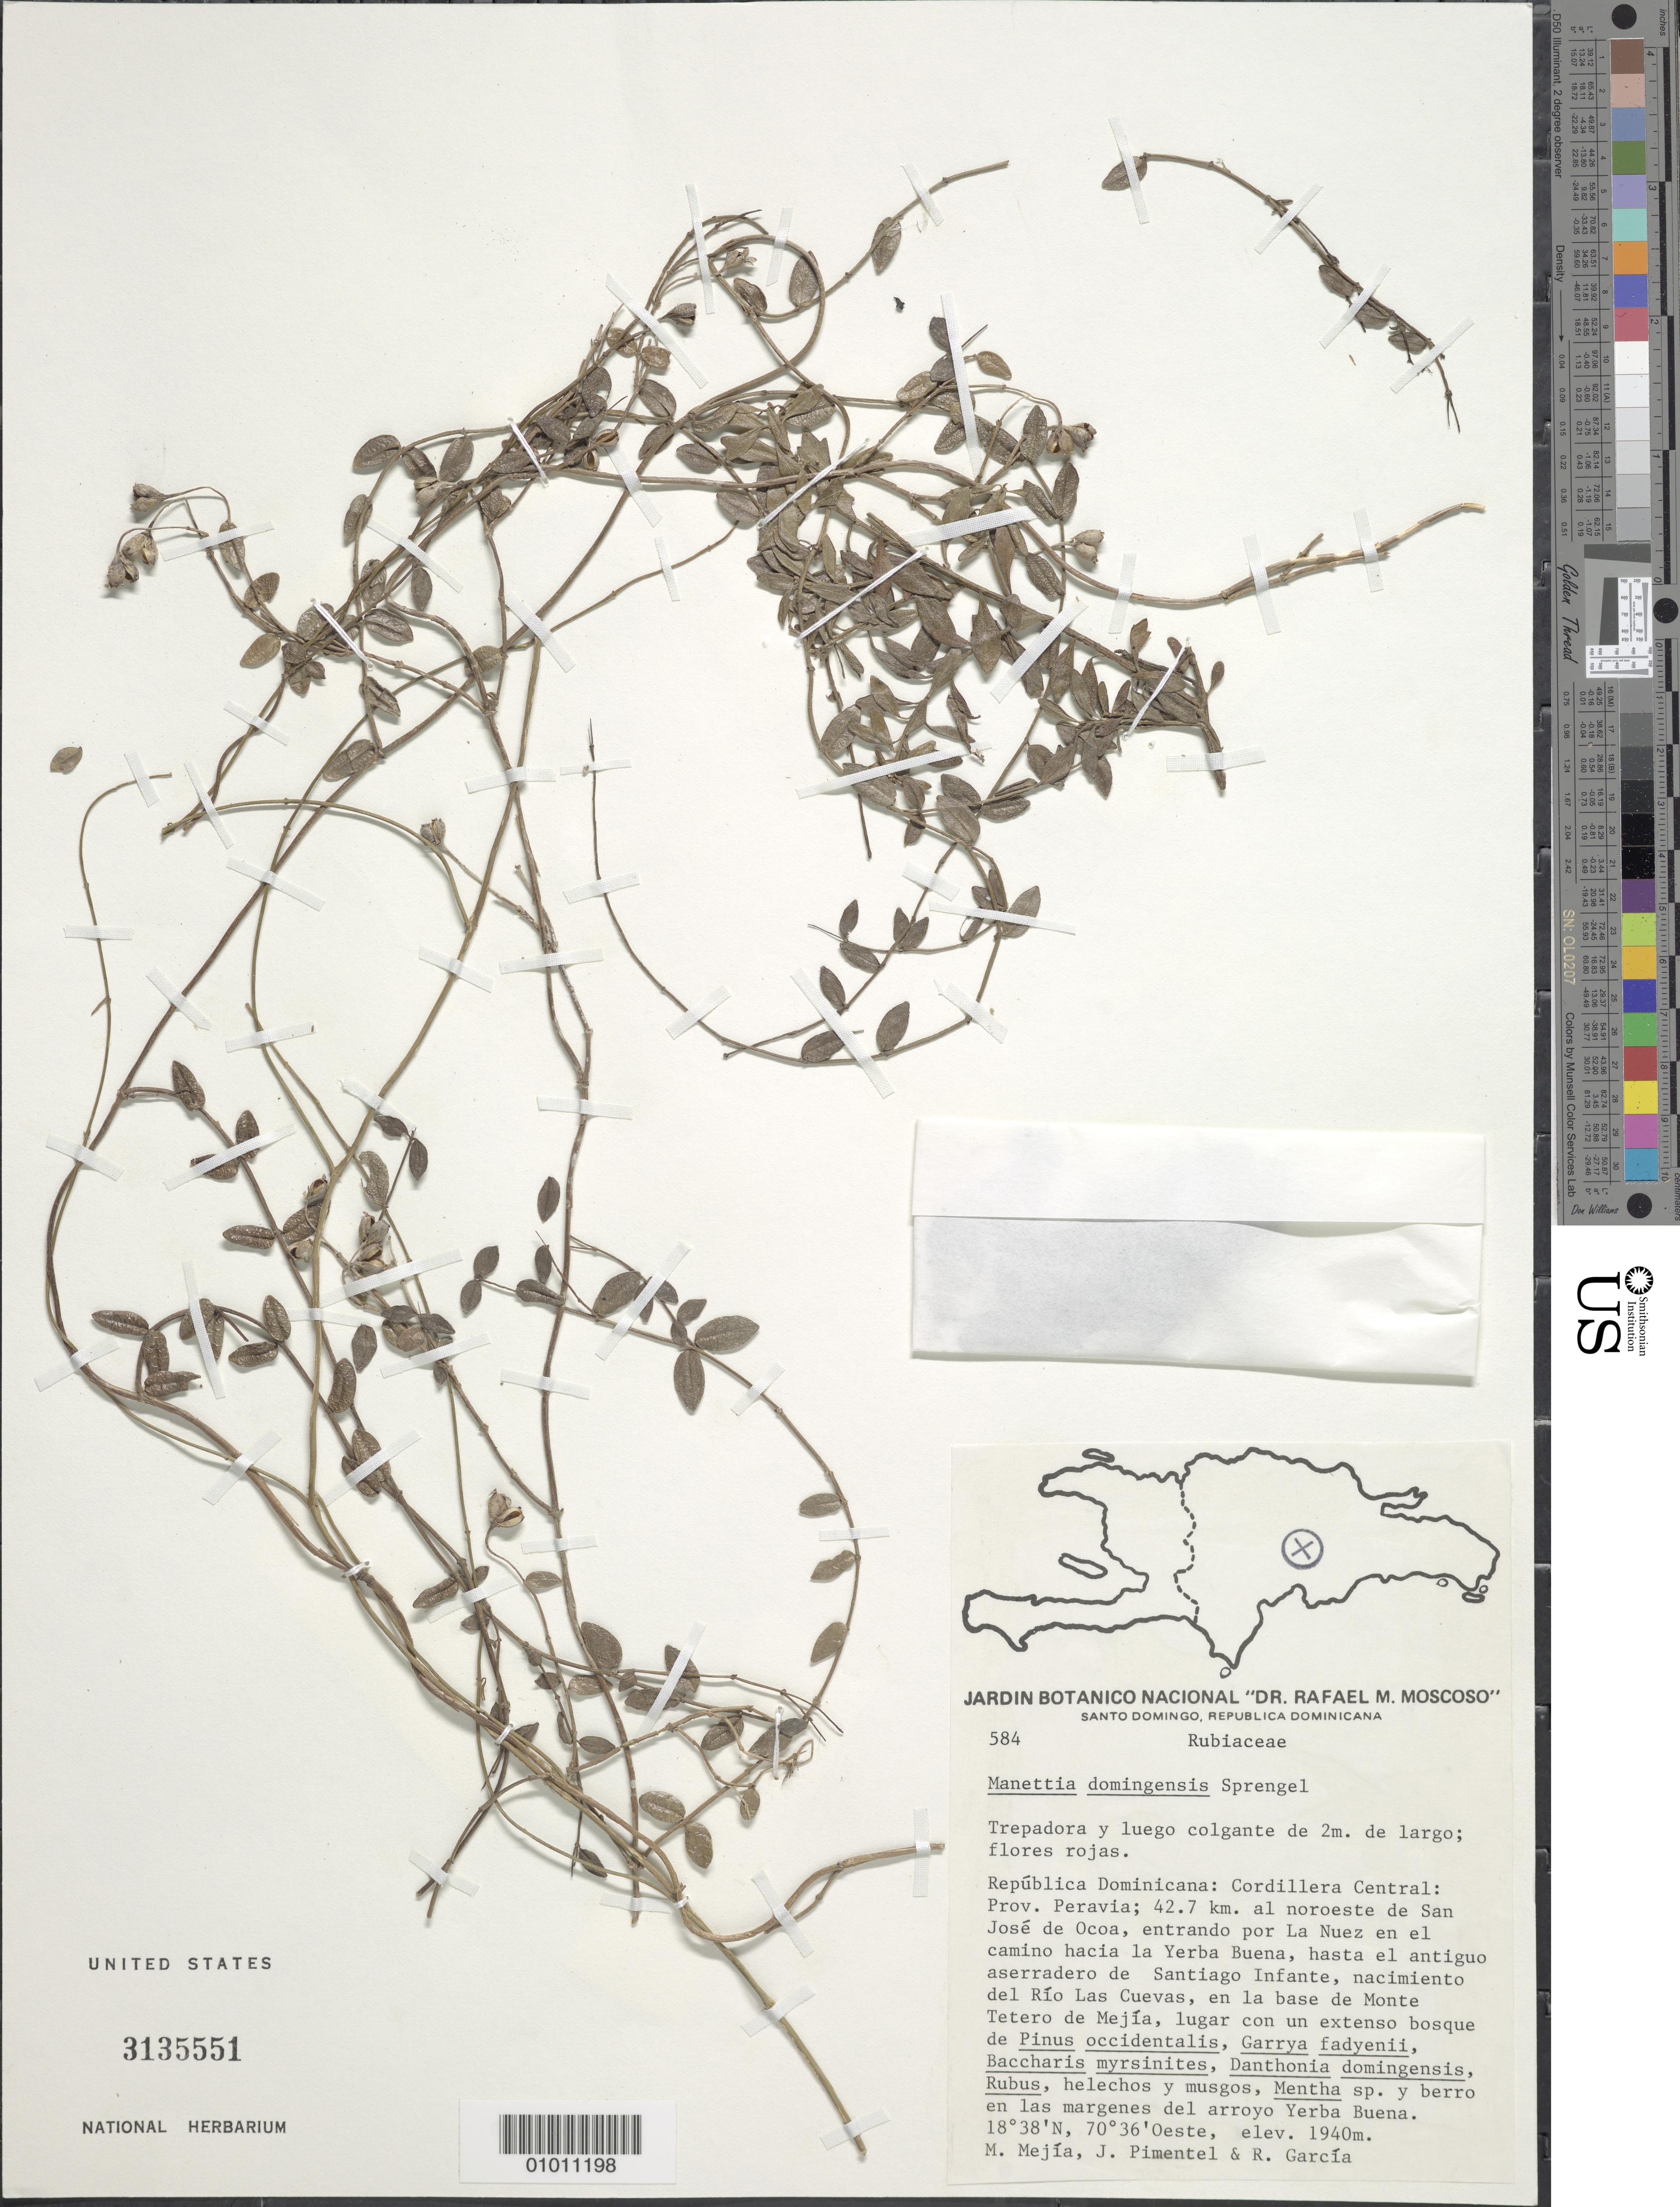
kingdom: Plantae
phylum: Tracheophyta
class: Magnoliopsida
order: Gentianales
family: Rubiaceae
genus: Manettia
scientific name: Manettia domingensis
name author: Sprague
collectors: M. Mejia, J. Pimentel & R. G. García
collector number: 584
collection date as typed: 30 May 1984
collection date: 1984-05-30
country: Dominican Republic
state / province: Peravia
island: Hispaniola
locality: Cordillera Central, 42.7 km al noroeste de San José de Ocoa, entrando por La Nuez en el camino hacia la Yerba Buena, hasta el antiguo aserradero de Santiago Infante, nacimiento del Río Las Cuevas, en la base de Monte Tetero de Mejía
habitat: Lugar con un extenso bosque de Pinus occidentalis, Garrya fadyenii, Baccharis myrsinites, Danthonia domingensis, rubus, helechos y musgos, Mentha sp. y berro en las margenes del arroyo Yerba Buena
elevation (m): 1940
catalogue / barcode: US 3135551